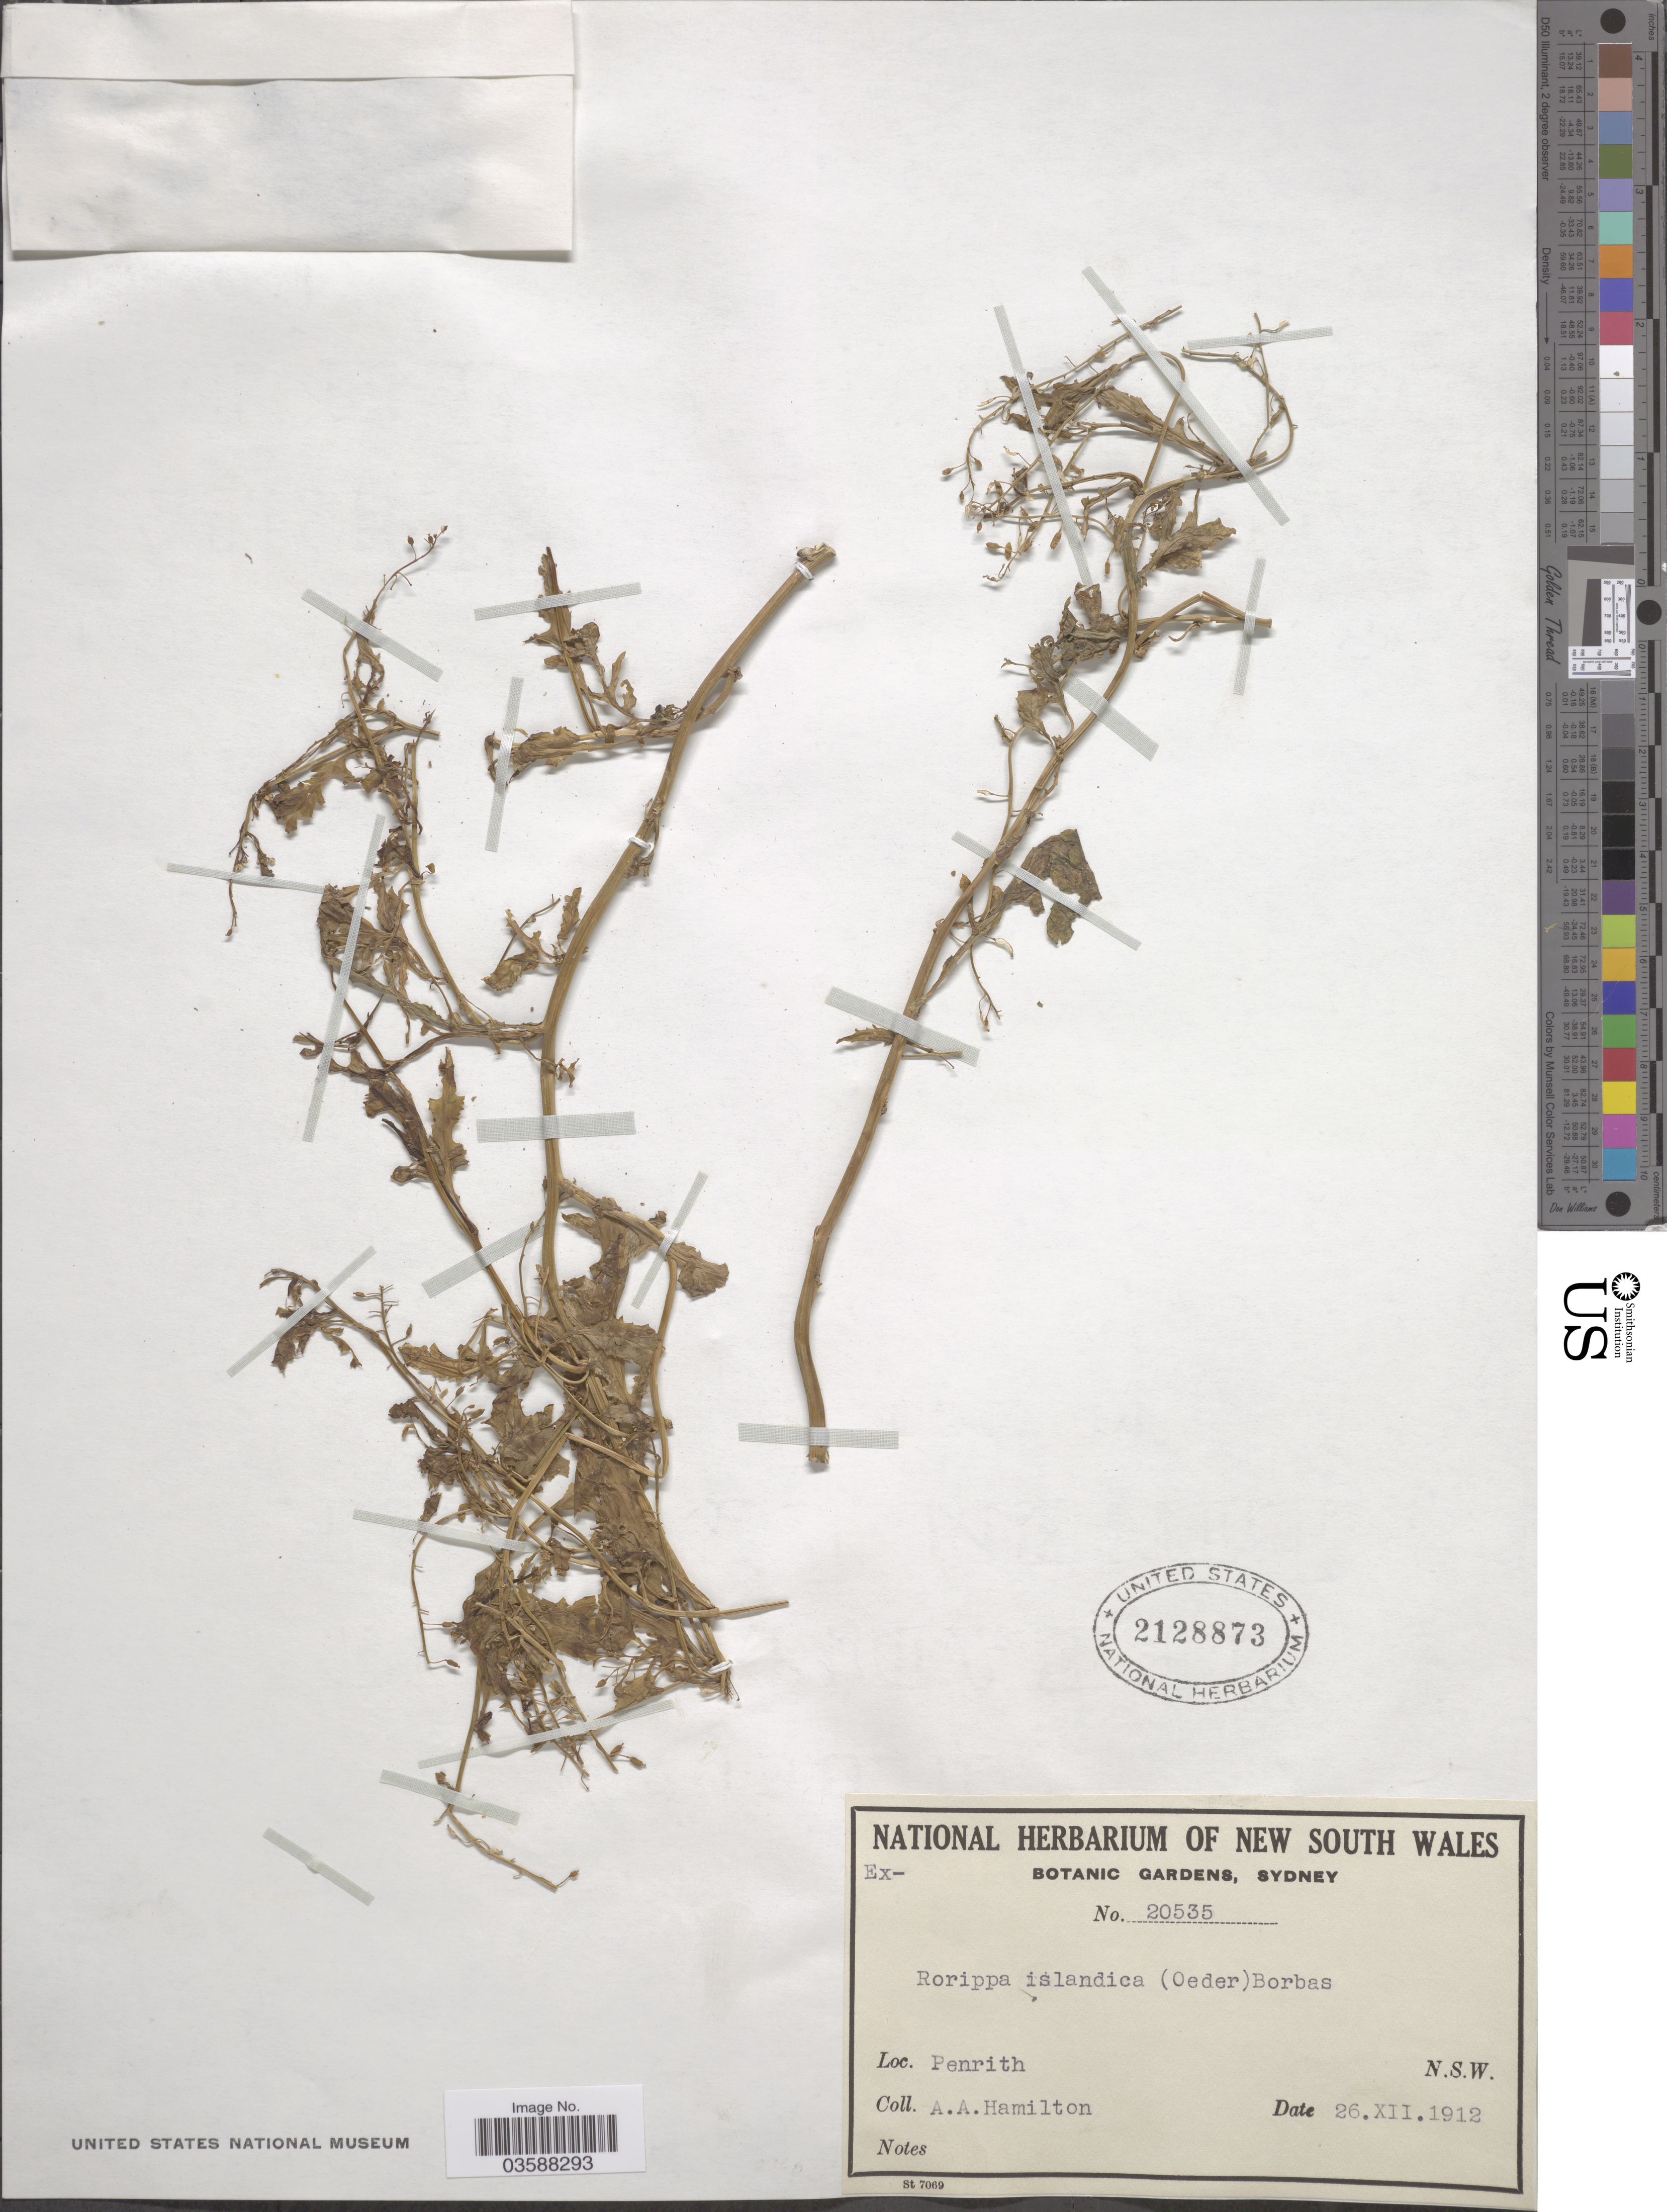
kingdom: Plantae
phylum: Tracheophyta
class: Magnoliopsida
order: Brassicales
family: Brassicaceae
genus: Rorippa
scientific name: Rorippa islandica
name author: (Oeder) Borbás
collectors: A. A. Hamilton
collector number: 20535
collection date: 1912-12-26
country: Australia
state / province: New South Wales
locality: Penrith.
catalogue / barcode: US 2128873